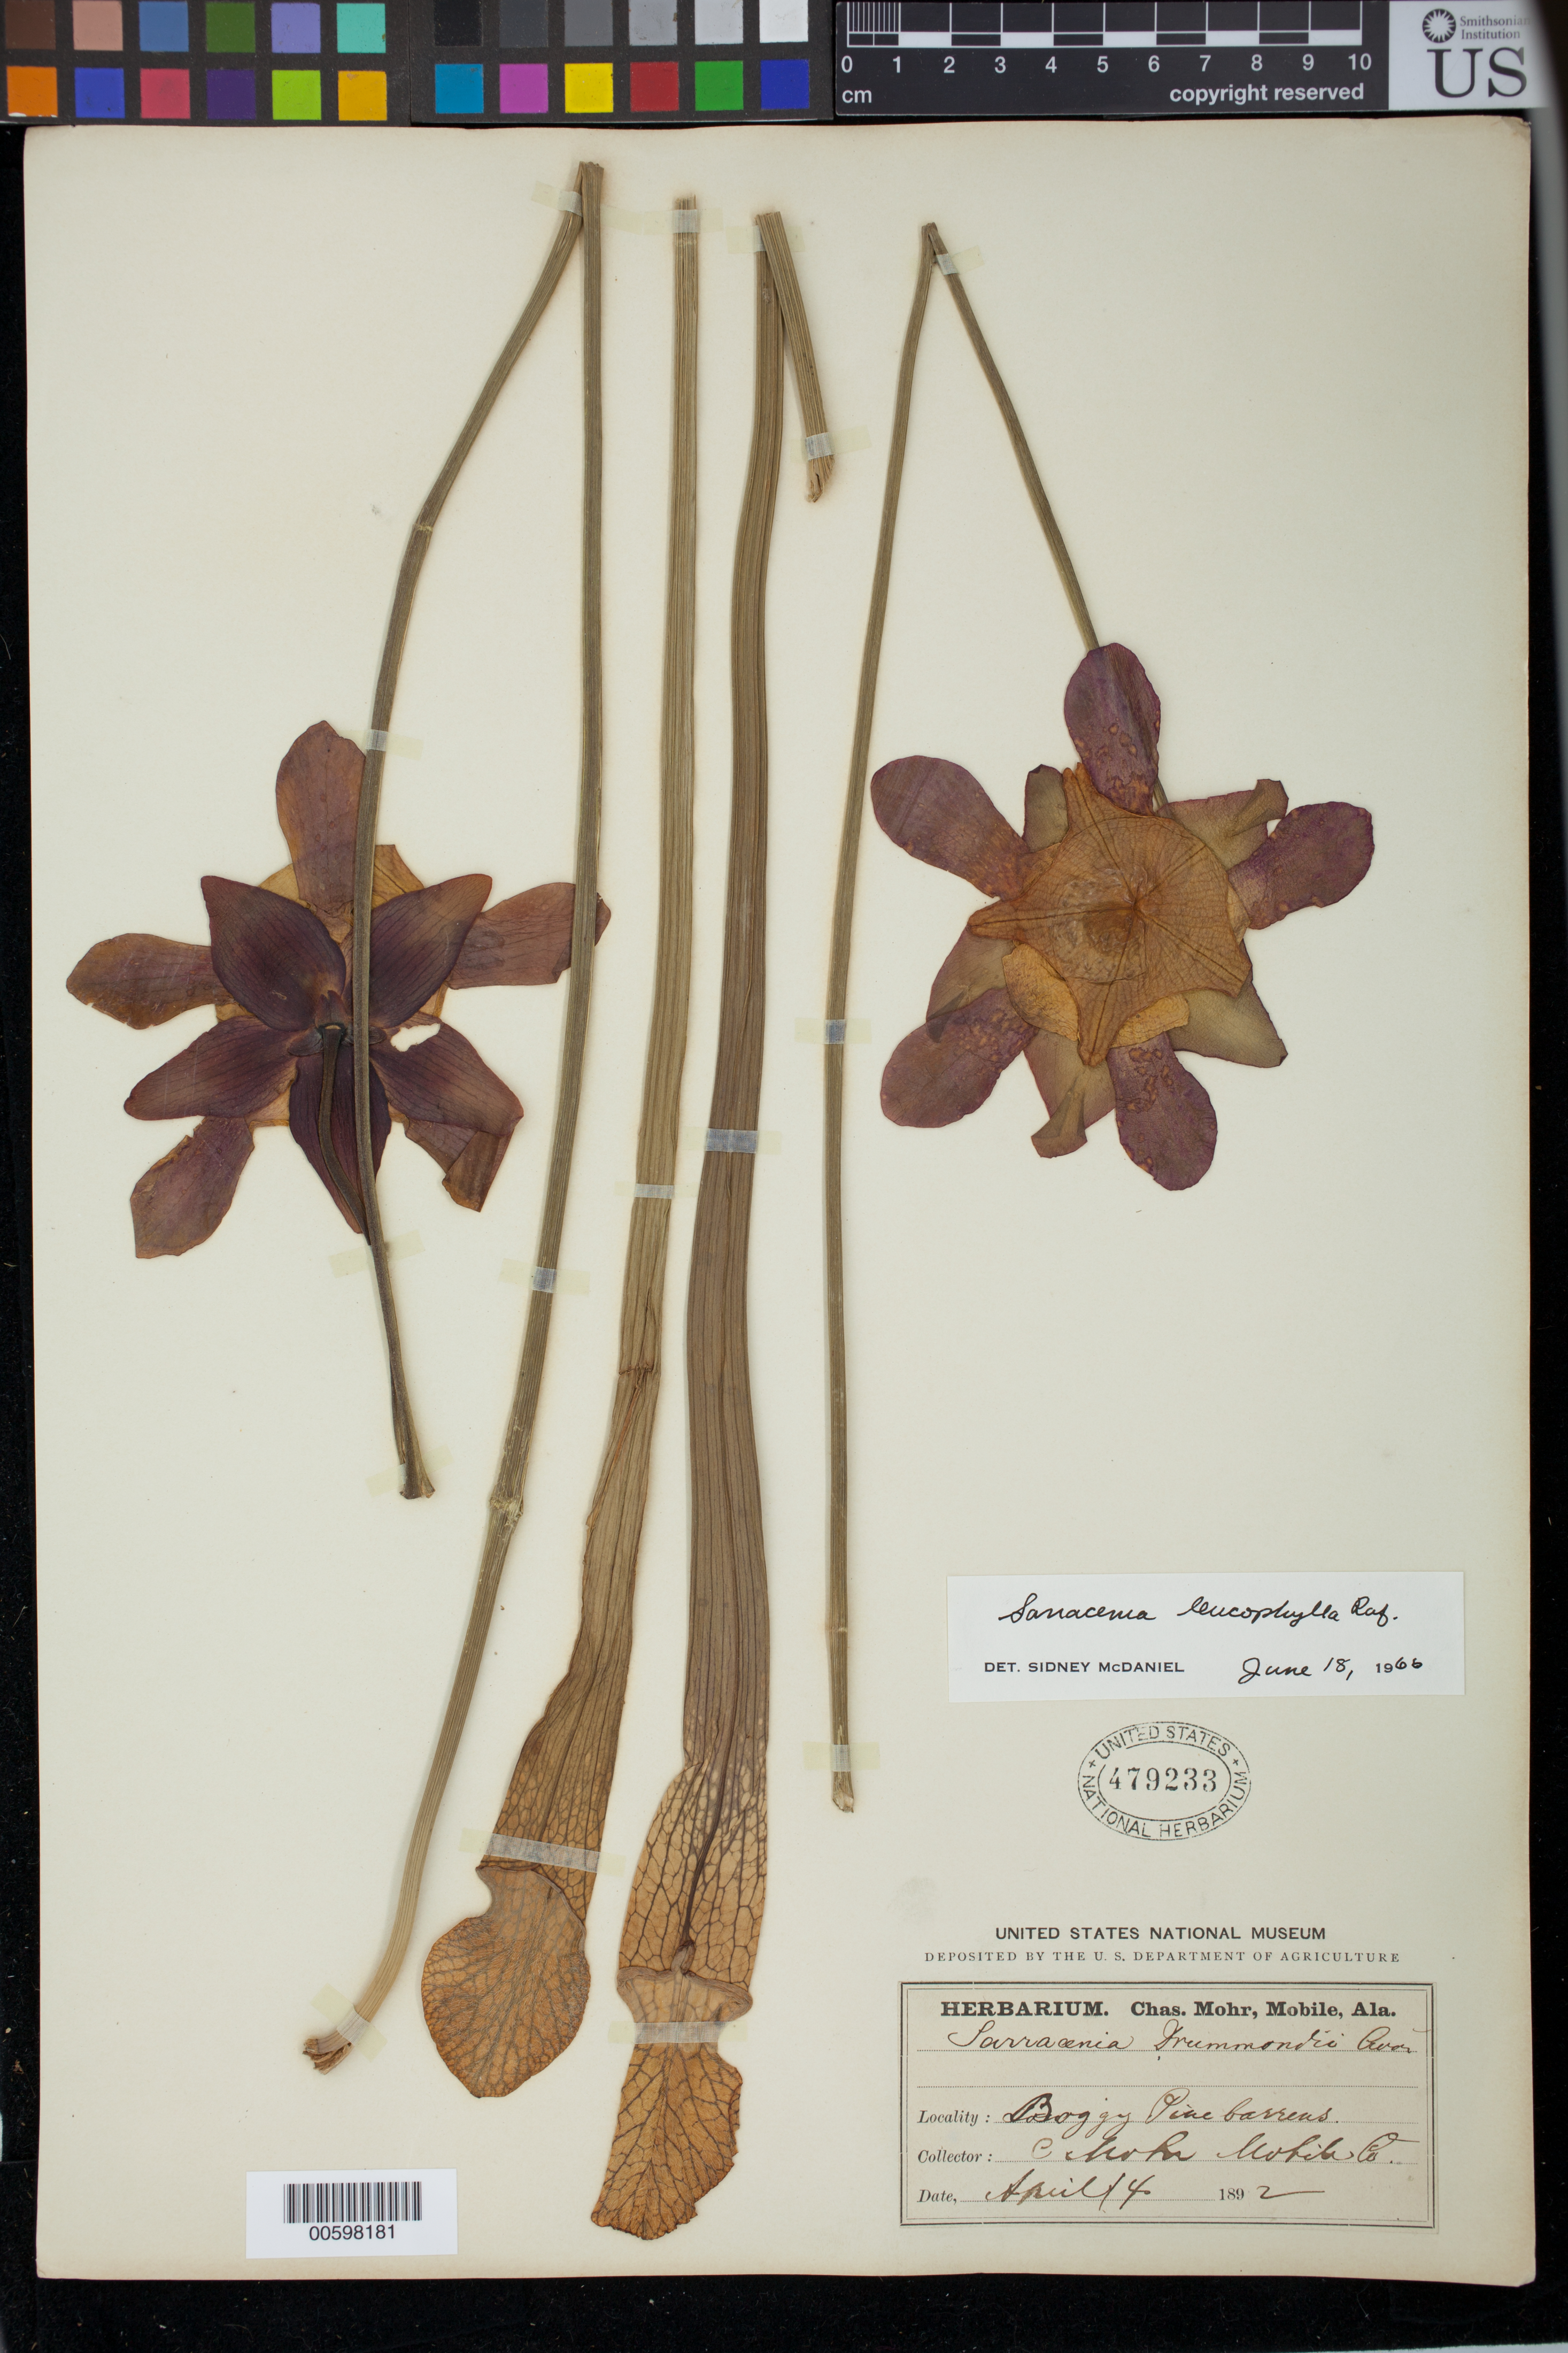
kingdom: Plantae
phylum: Tracheophyta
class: Magnoliopsida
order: Ericales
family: Sarraceniaceae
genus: Sarracenia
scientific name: Sarracenia leucophylla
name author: Raf.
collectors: C. T. Mohr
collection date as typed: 14 Apr 1892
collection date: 1892-04-14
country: United States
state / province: Alabama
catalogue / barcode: US 479233